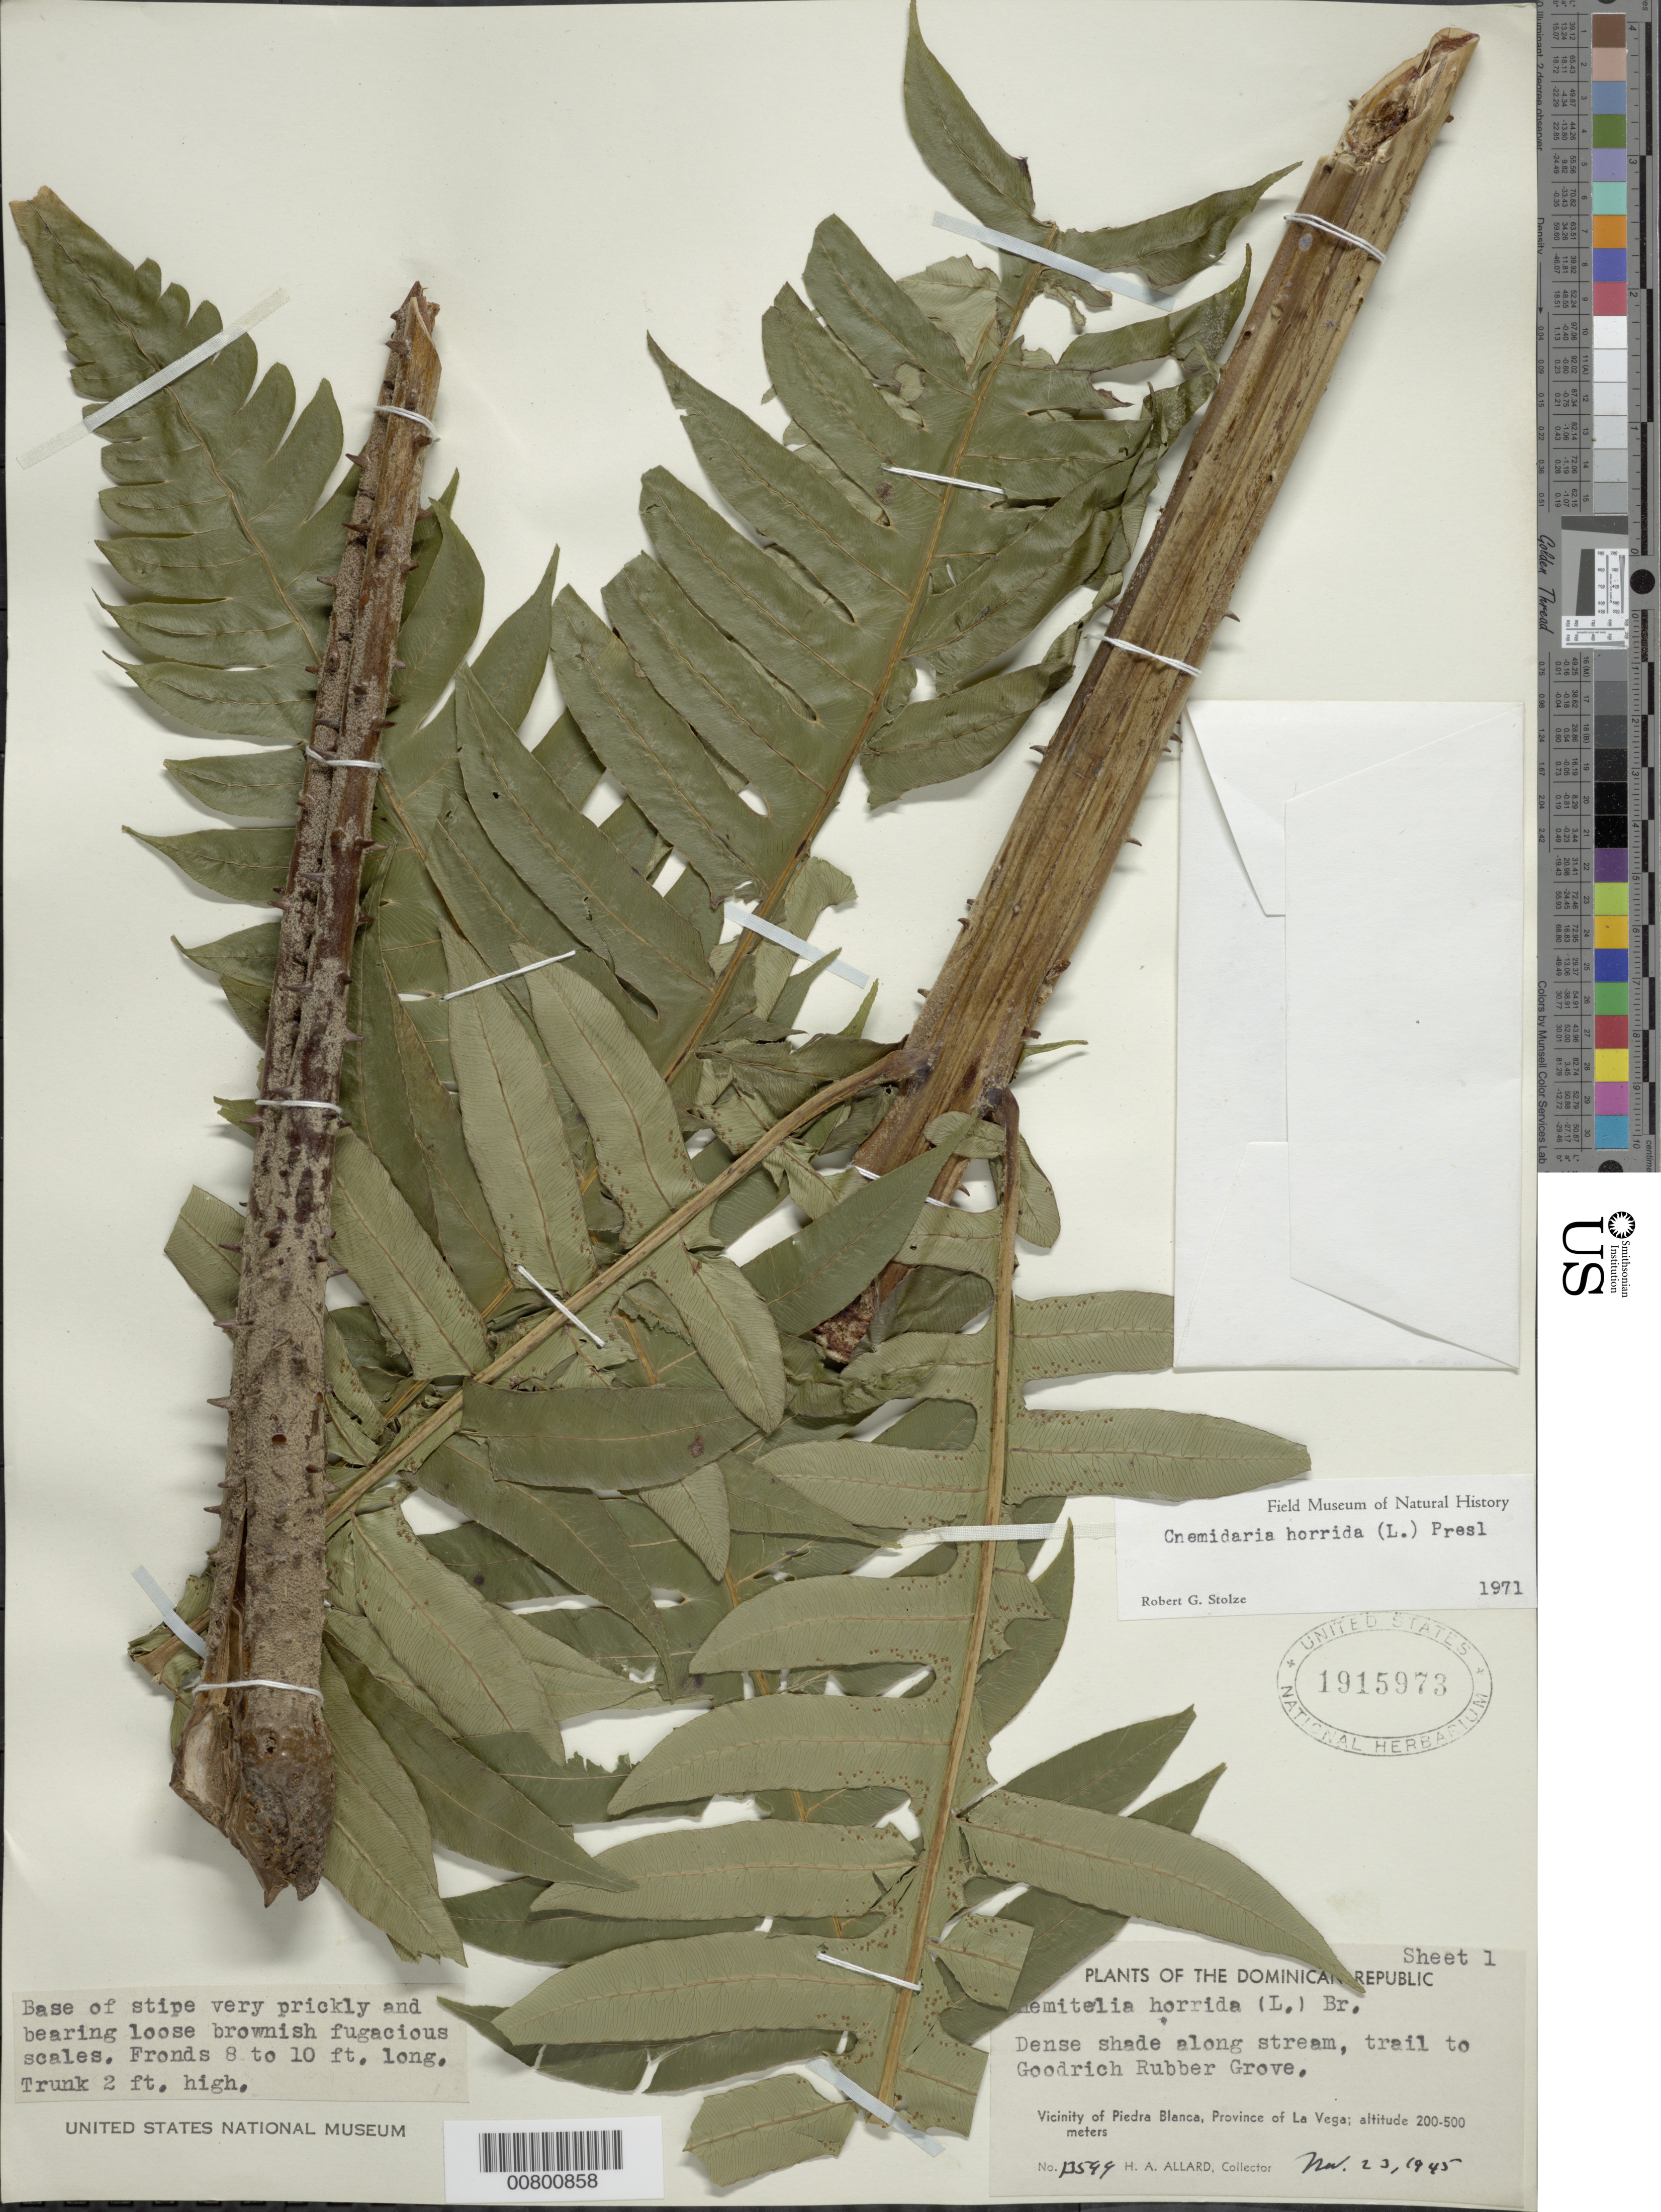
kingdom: Plantae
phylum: Tracheophyta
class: Polypodiopsida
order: Cyatheales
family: Cyatheaceae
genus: Cyathea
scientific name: Cyathea horrida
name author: (L.) Sm.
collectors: H. A. Allard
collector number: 13599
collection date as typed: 23 Nov 1945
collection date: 1945-11-23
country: Dominican Republic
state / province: La Vega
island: Hispaniola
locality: Piedra Blanca vicinity, trail to Goodrich Rubber Grove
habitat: Dense shade along stream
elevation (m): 200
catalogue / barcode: US 1915973